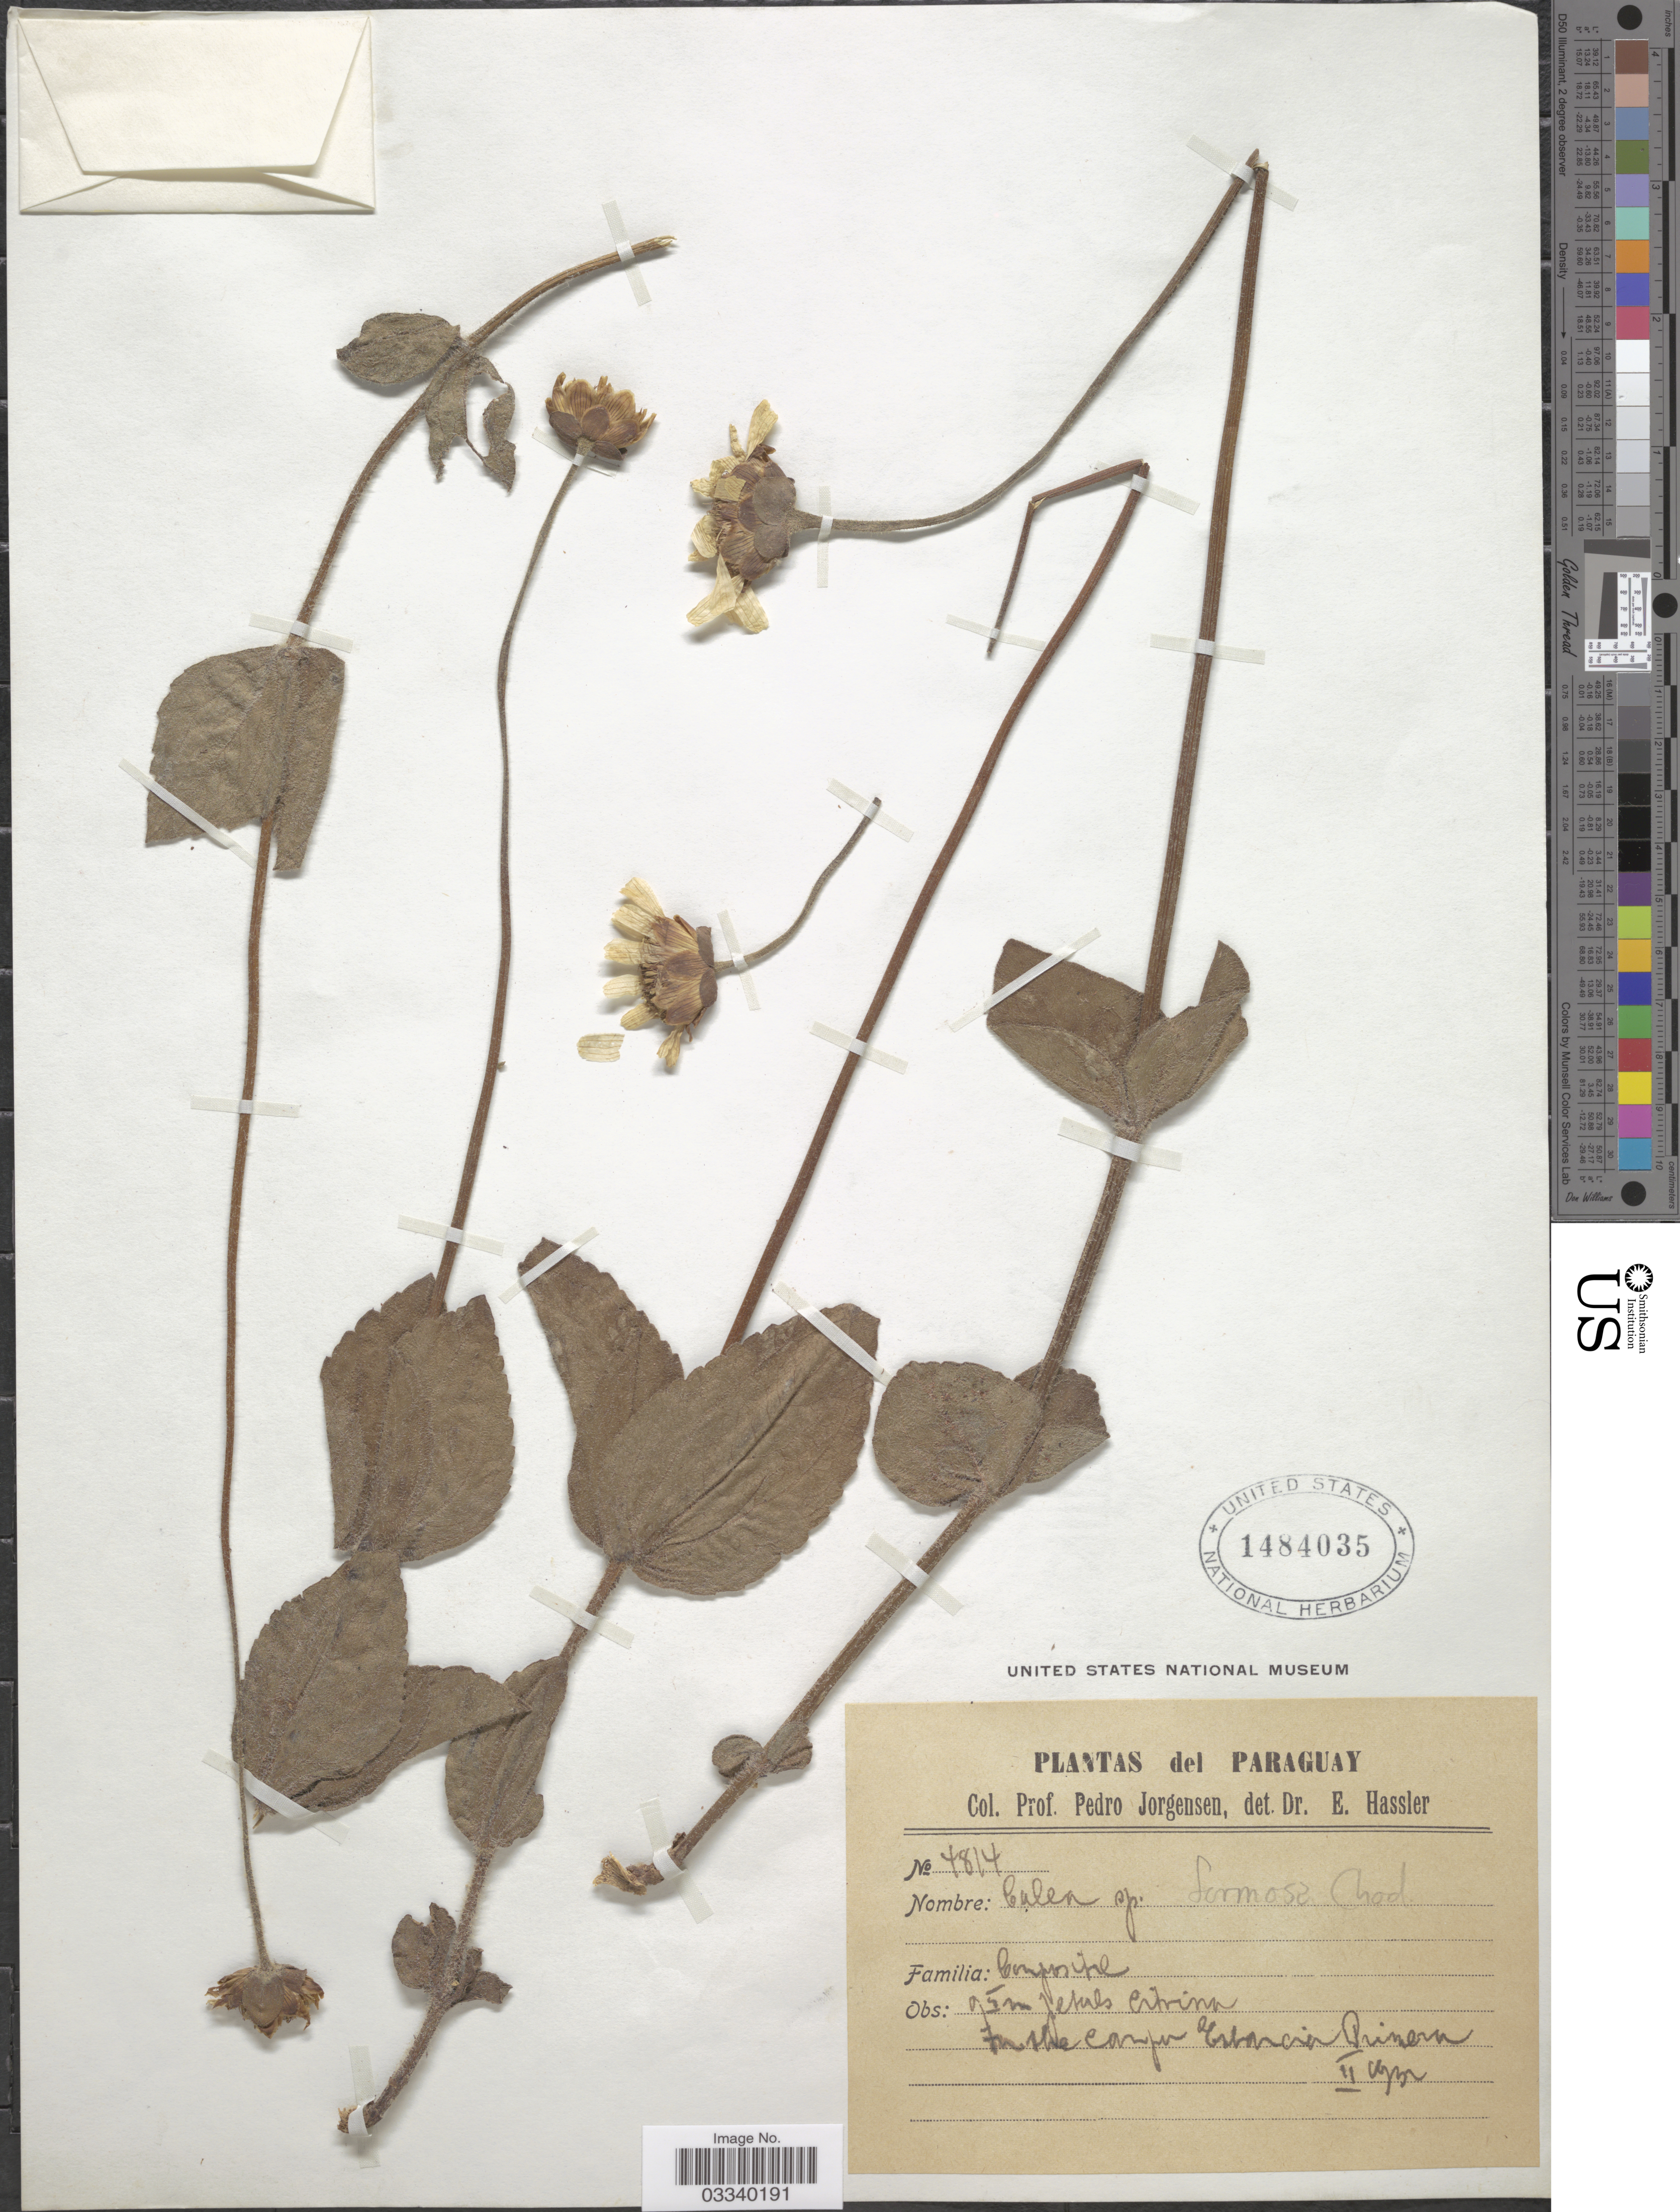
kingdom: Plantae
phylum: Tracheophyta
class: Magnoliopsida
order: Asterales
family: Asteraceae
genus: Calea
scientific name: Calea formosa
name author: Chodat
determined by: Bueno, Vinicius Resende, (ICN), Universidade Federal do Rio Grande do Sul (BRAZIL)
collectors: P. Jörgensen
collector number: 4814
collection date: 1932-02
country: Paraguay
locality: In the campus Estancia Primera.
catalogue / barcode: US 1484035